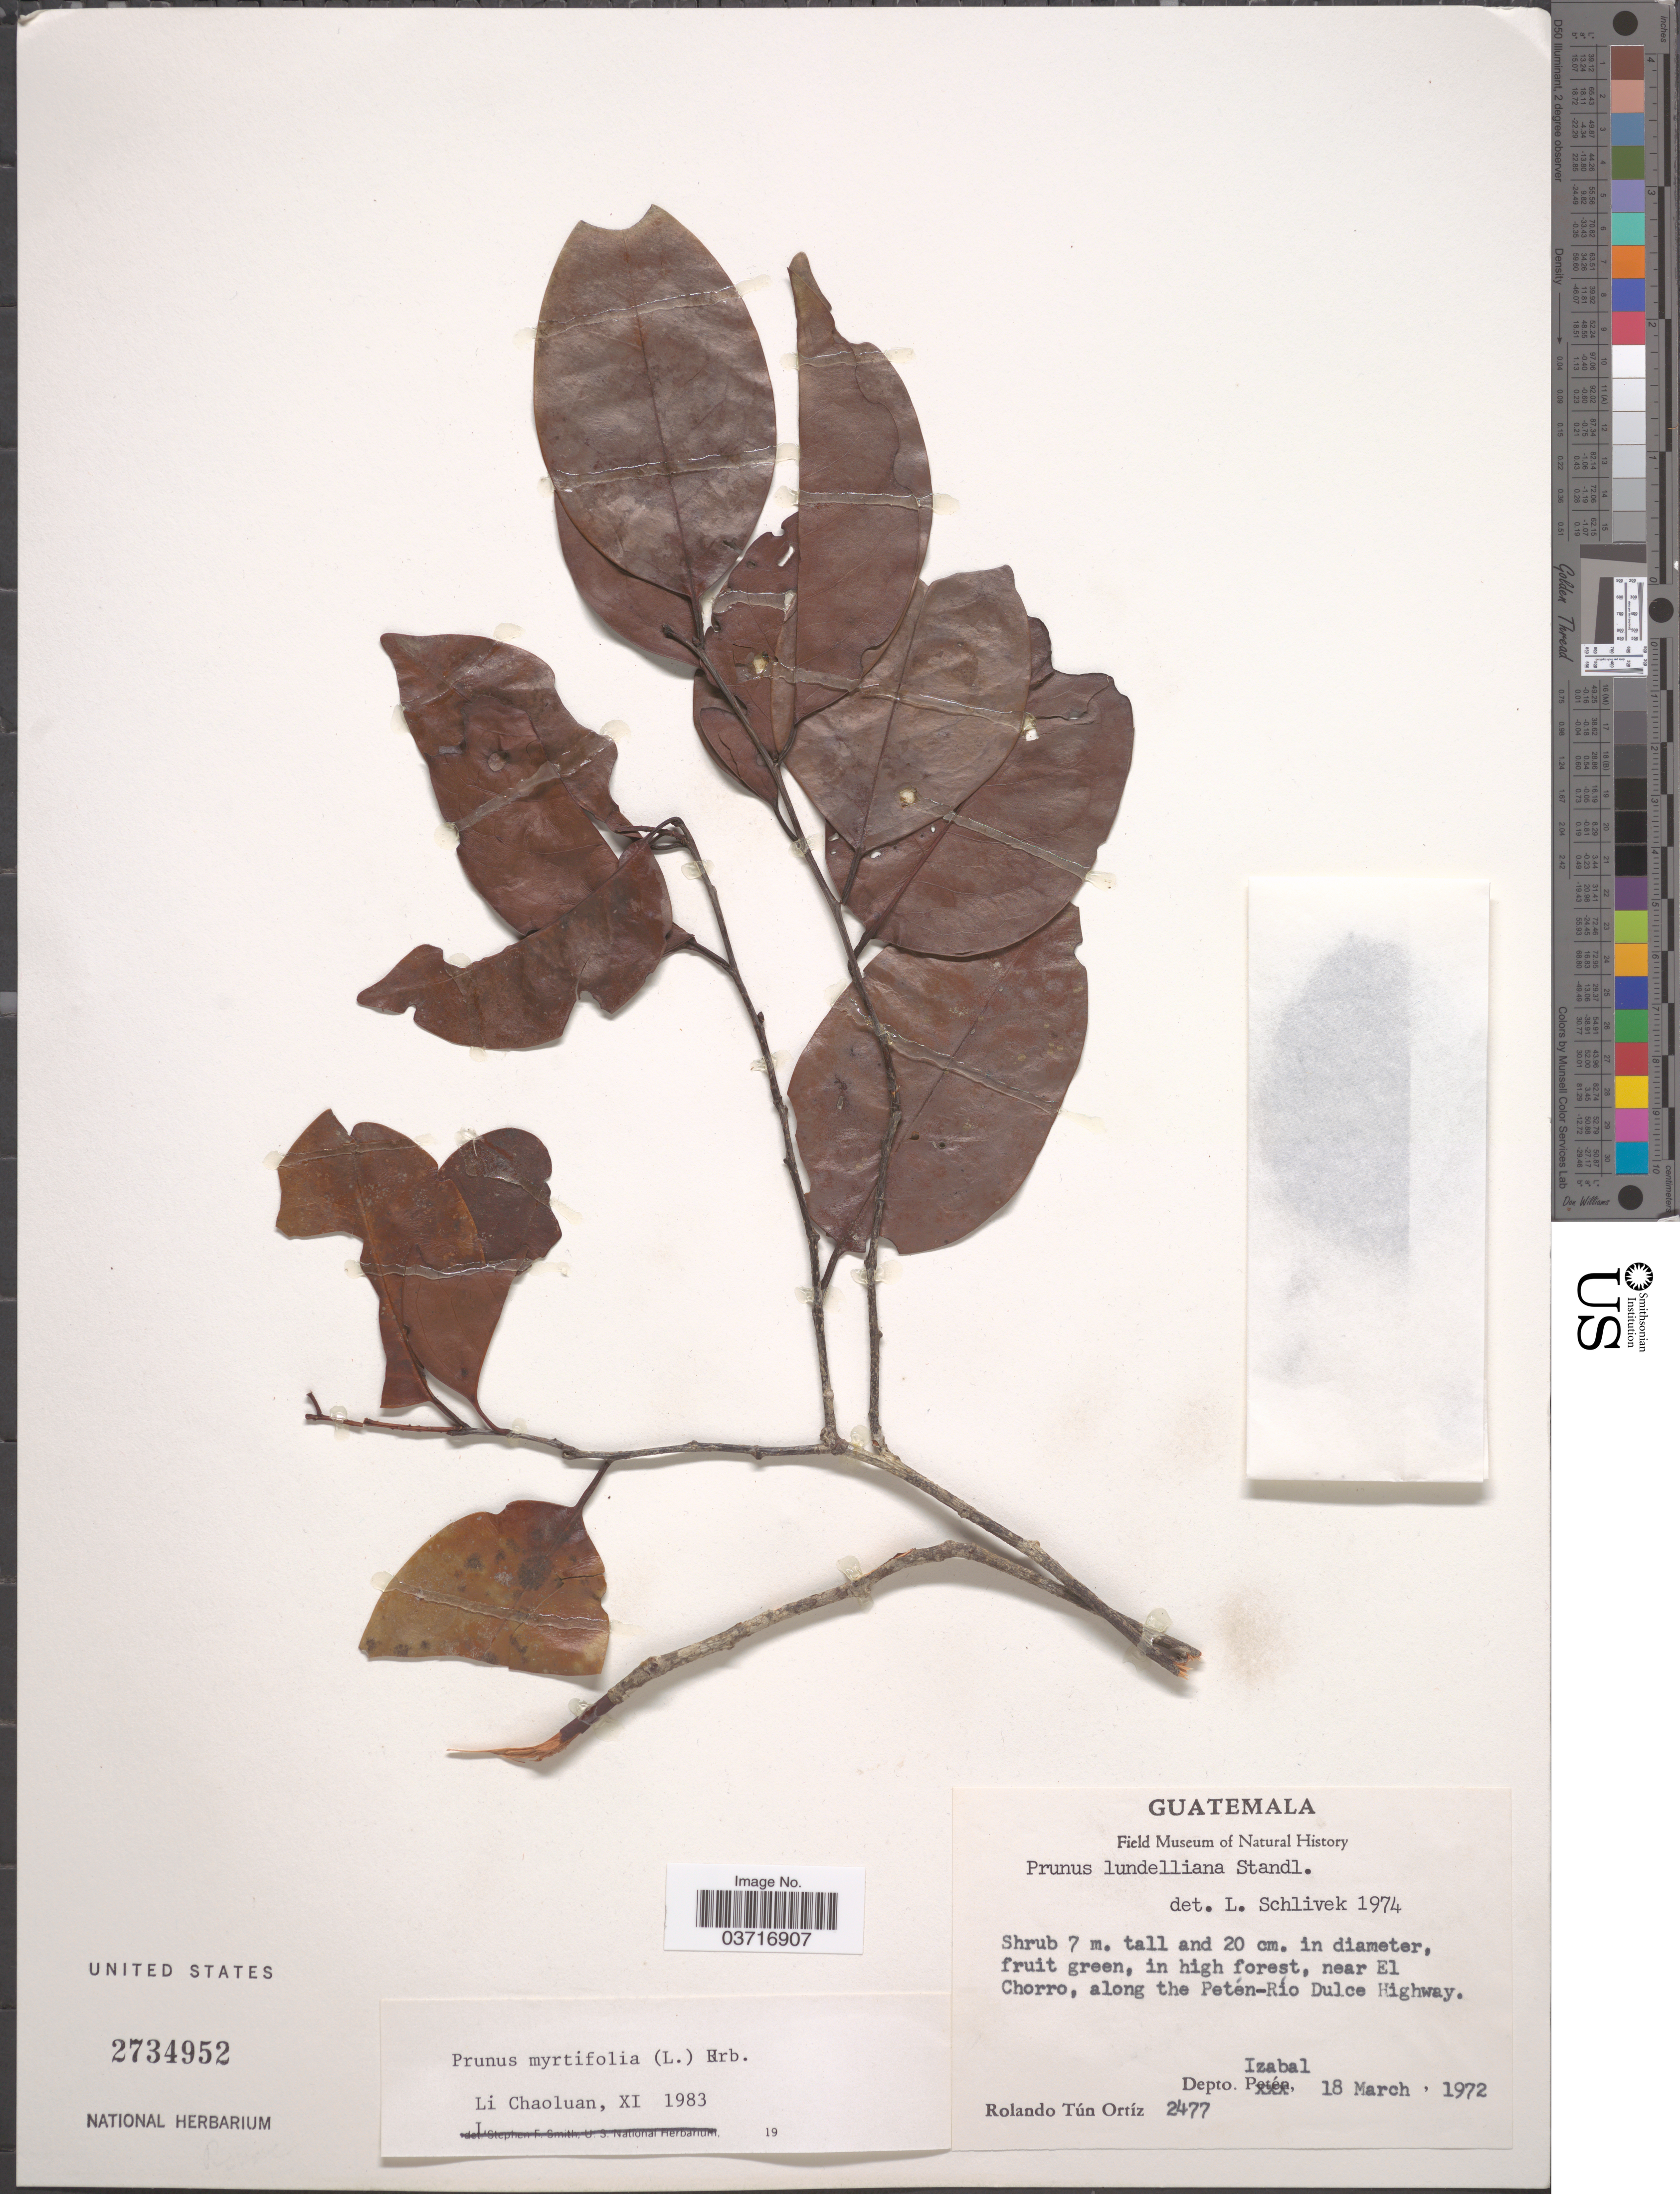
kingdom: Plantae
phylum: Tracheophyta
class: Magnoliopsida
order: Rosales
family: Rosaceae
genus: Prunus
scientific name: Prunus myrtifolia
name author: (L.) Urb.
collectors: R. Ortiz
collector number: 2477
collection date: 1972-03-18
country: Guatemala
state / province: Izabal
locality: Near El Chorro, along the Petén-Río Dulce Highway. Depto. Izabal.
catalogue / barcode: US 2734952